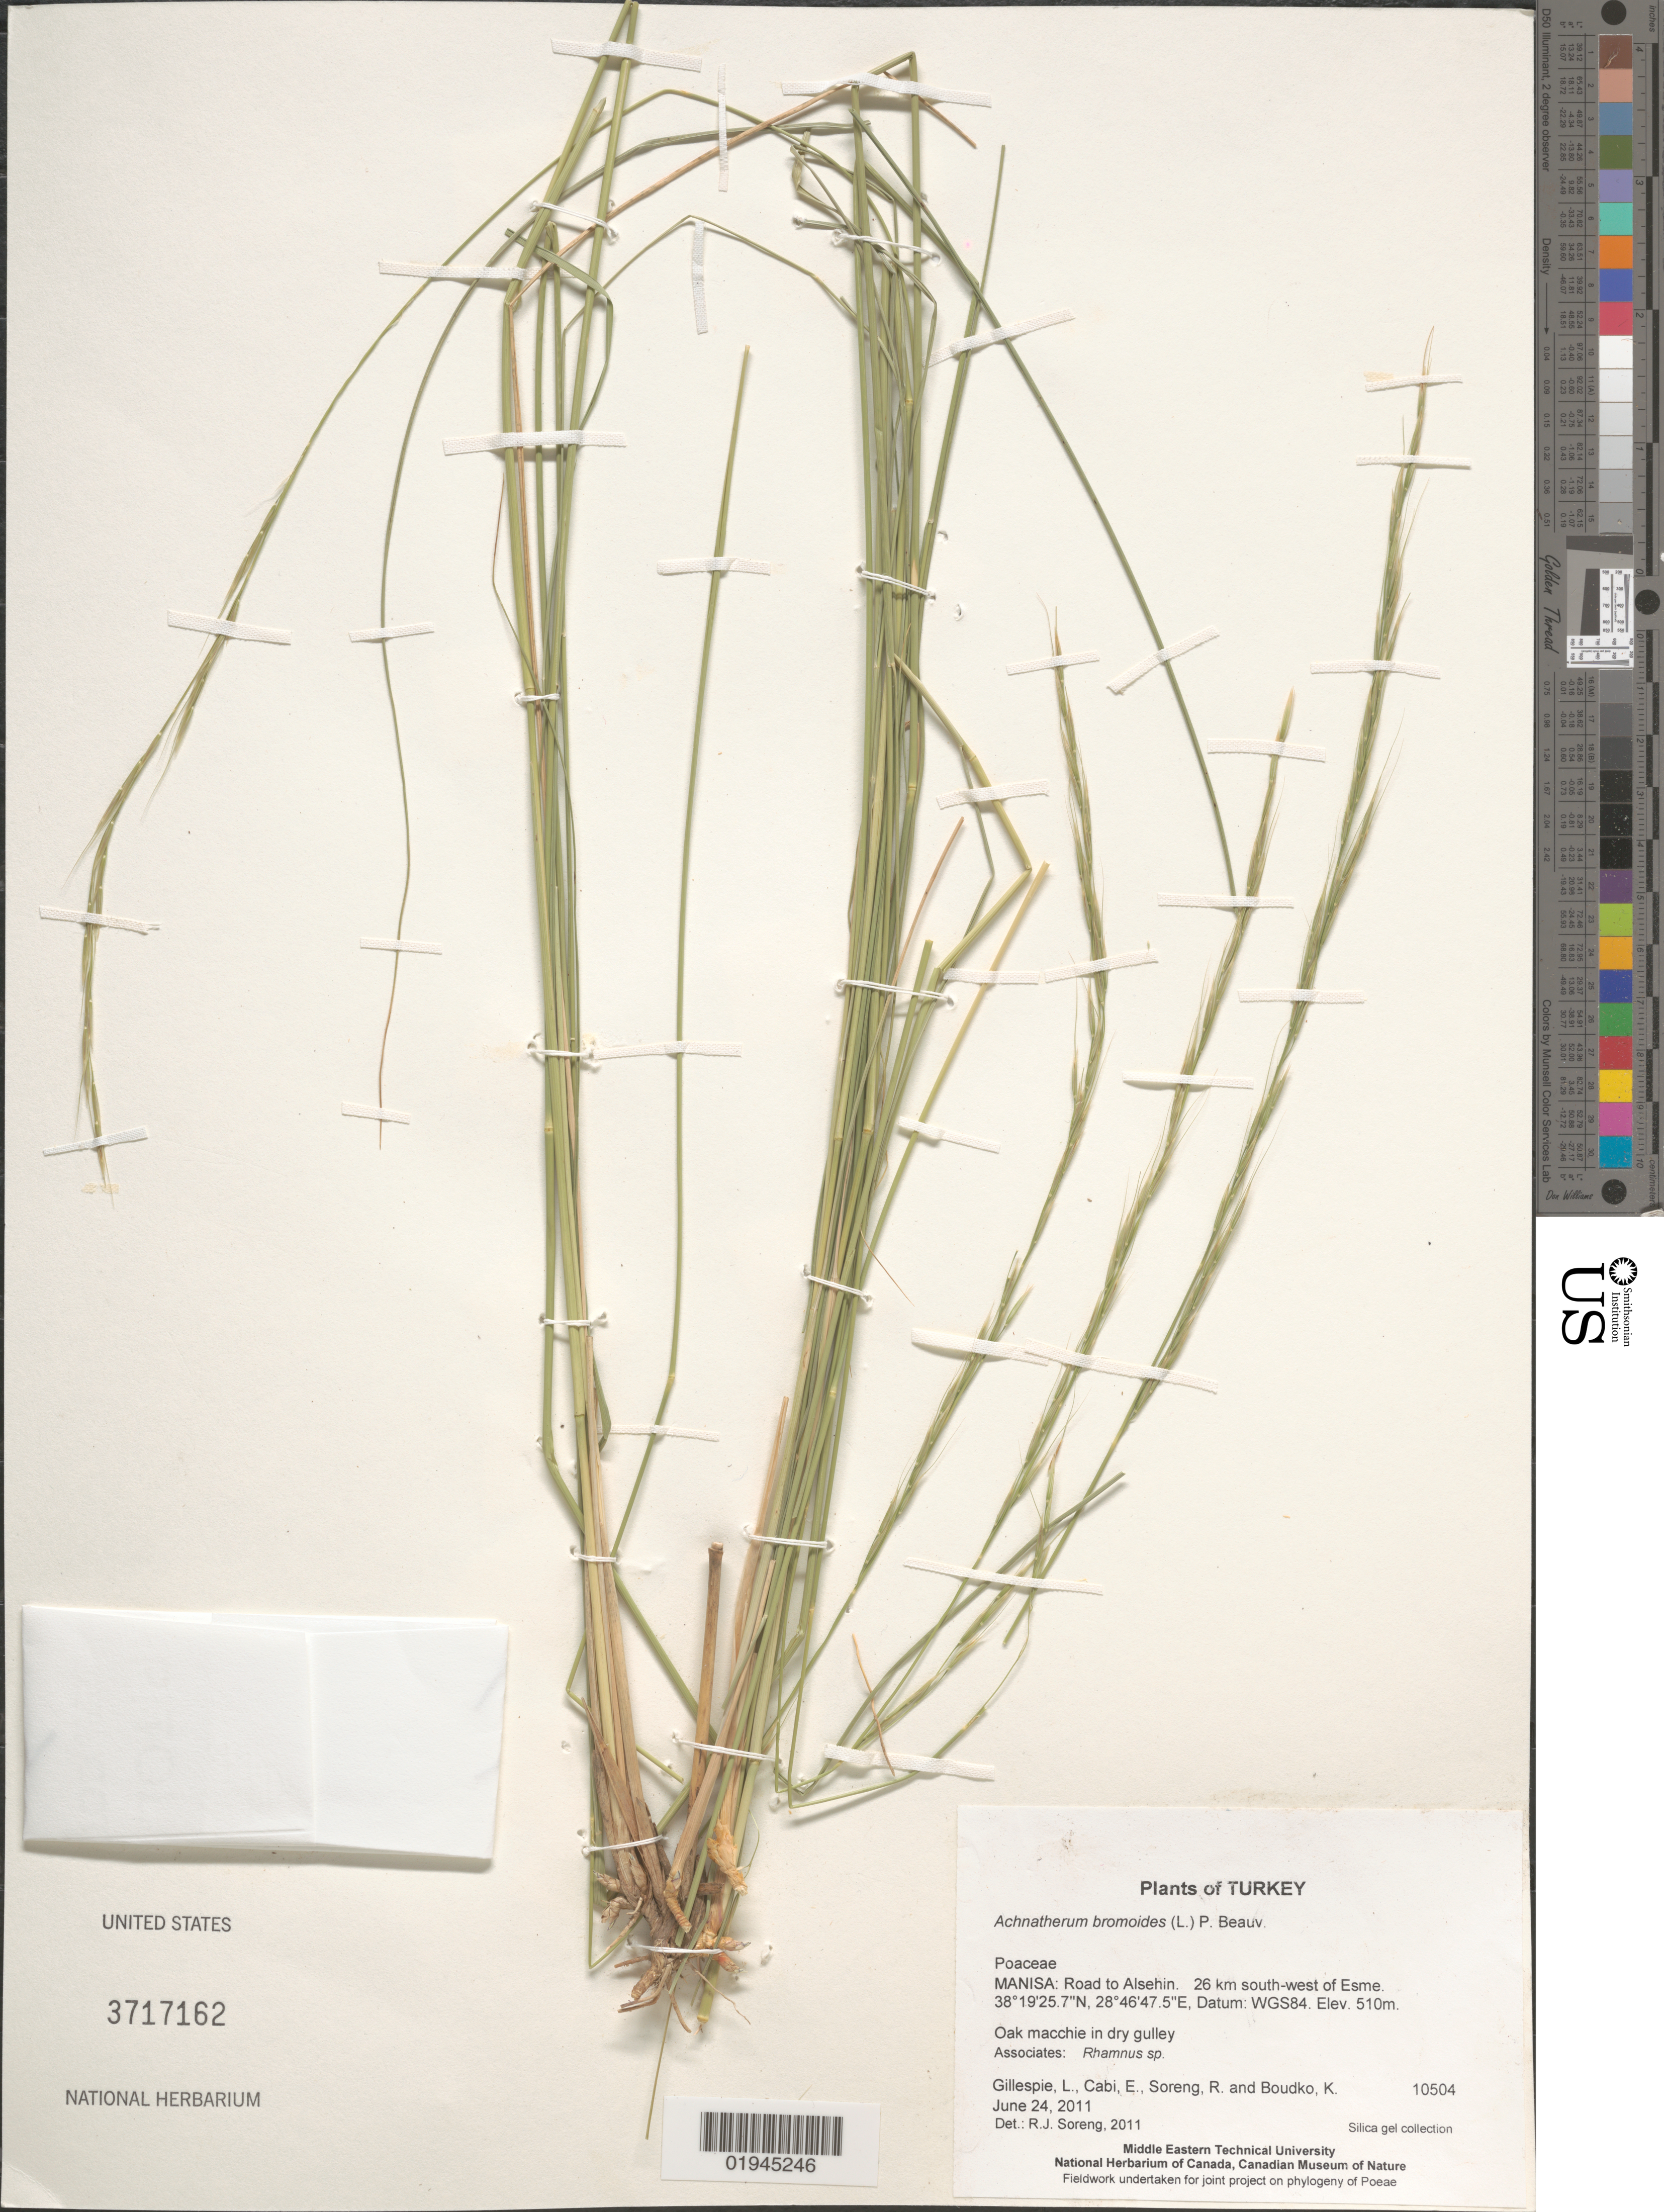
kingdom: Plantae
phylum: Tracheophyta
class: Liliopsida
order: Poales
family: Poaceae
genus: Achnatherum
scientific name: Achnatherum bromoides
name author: (L.) P. Beauv.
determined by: Soreng, Robert J., Research Associate (BOT), Smithsonian Institution - National Museum of Natural History (UNITED STATES)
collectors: L. J. Gillespie, E. Cabi, R. J. Soreng & K. Boudko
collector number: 10504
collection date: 2011-06-24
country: Turkey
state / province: Manisa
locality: Road to Alsehin. 26 km south-west of Esme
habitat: Oak macchie in dry gulley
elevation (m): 510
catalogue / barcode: US 3717162